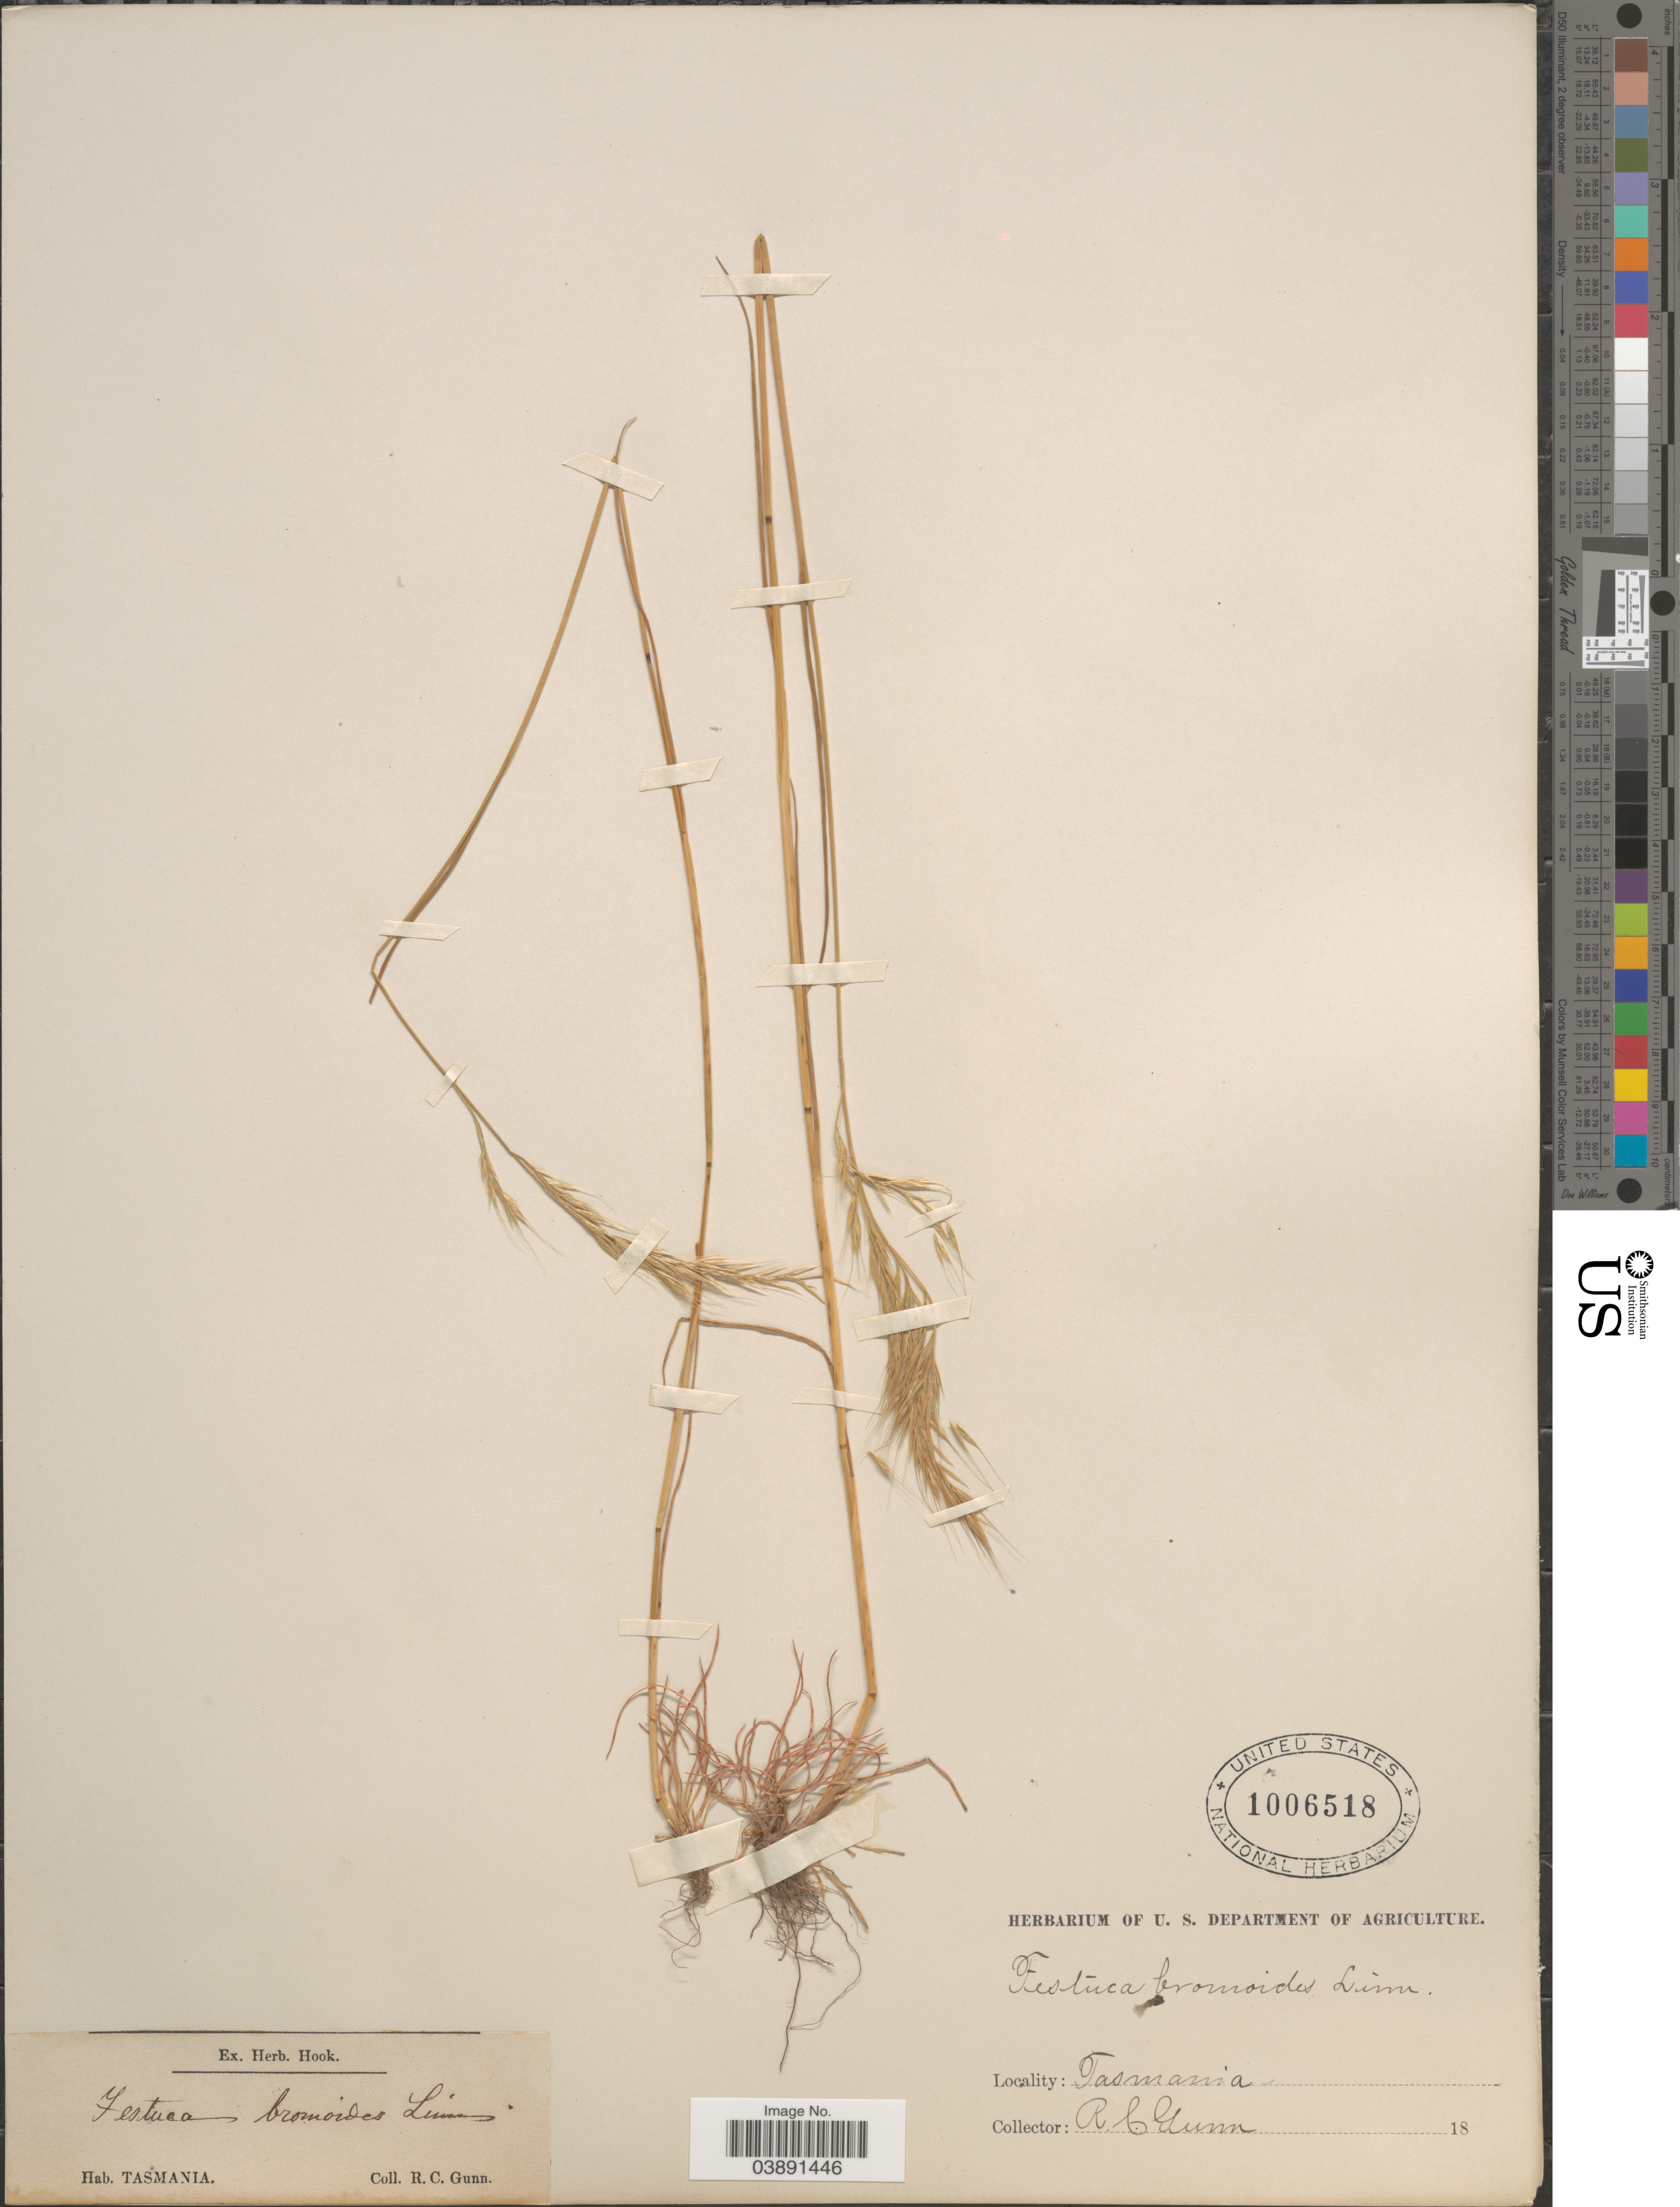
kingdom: Plantae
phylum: Tracheophyta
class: Liliopsida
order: Poales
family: Poaceae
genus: Festuca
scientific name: Festuca bromoides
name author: L.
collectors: R. Gunn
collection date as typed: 18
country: Australia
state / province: Tasmania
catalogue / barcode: US 1006518